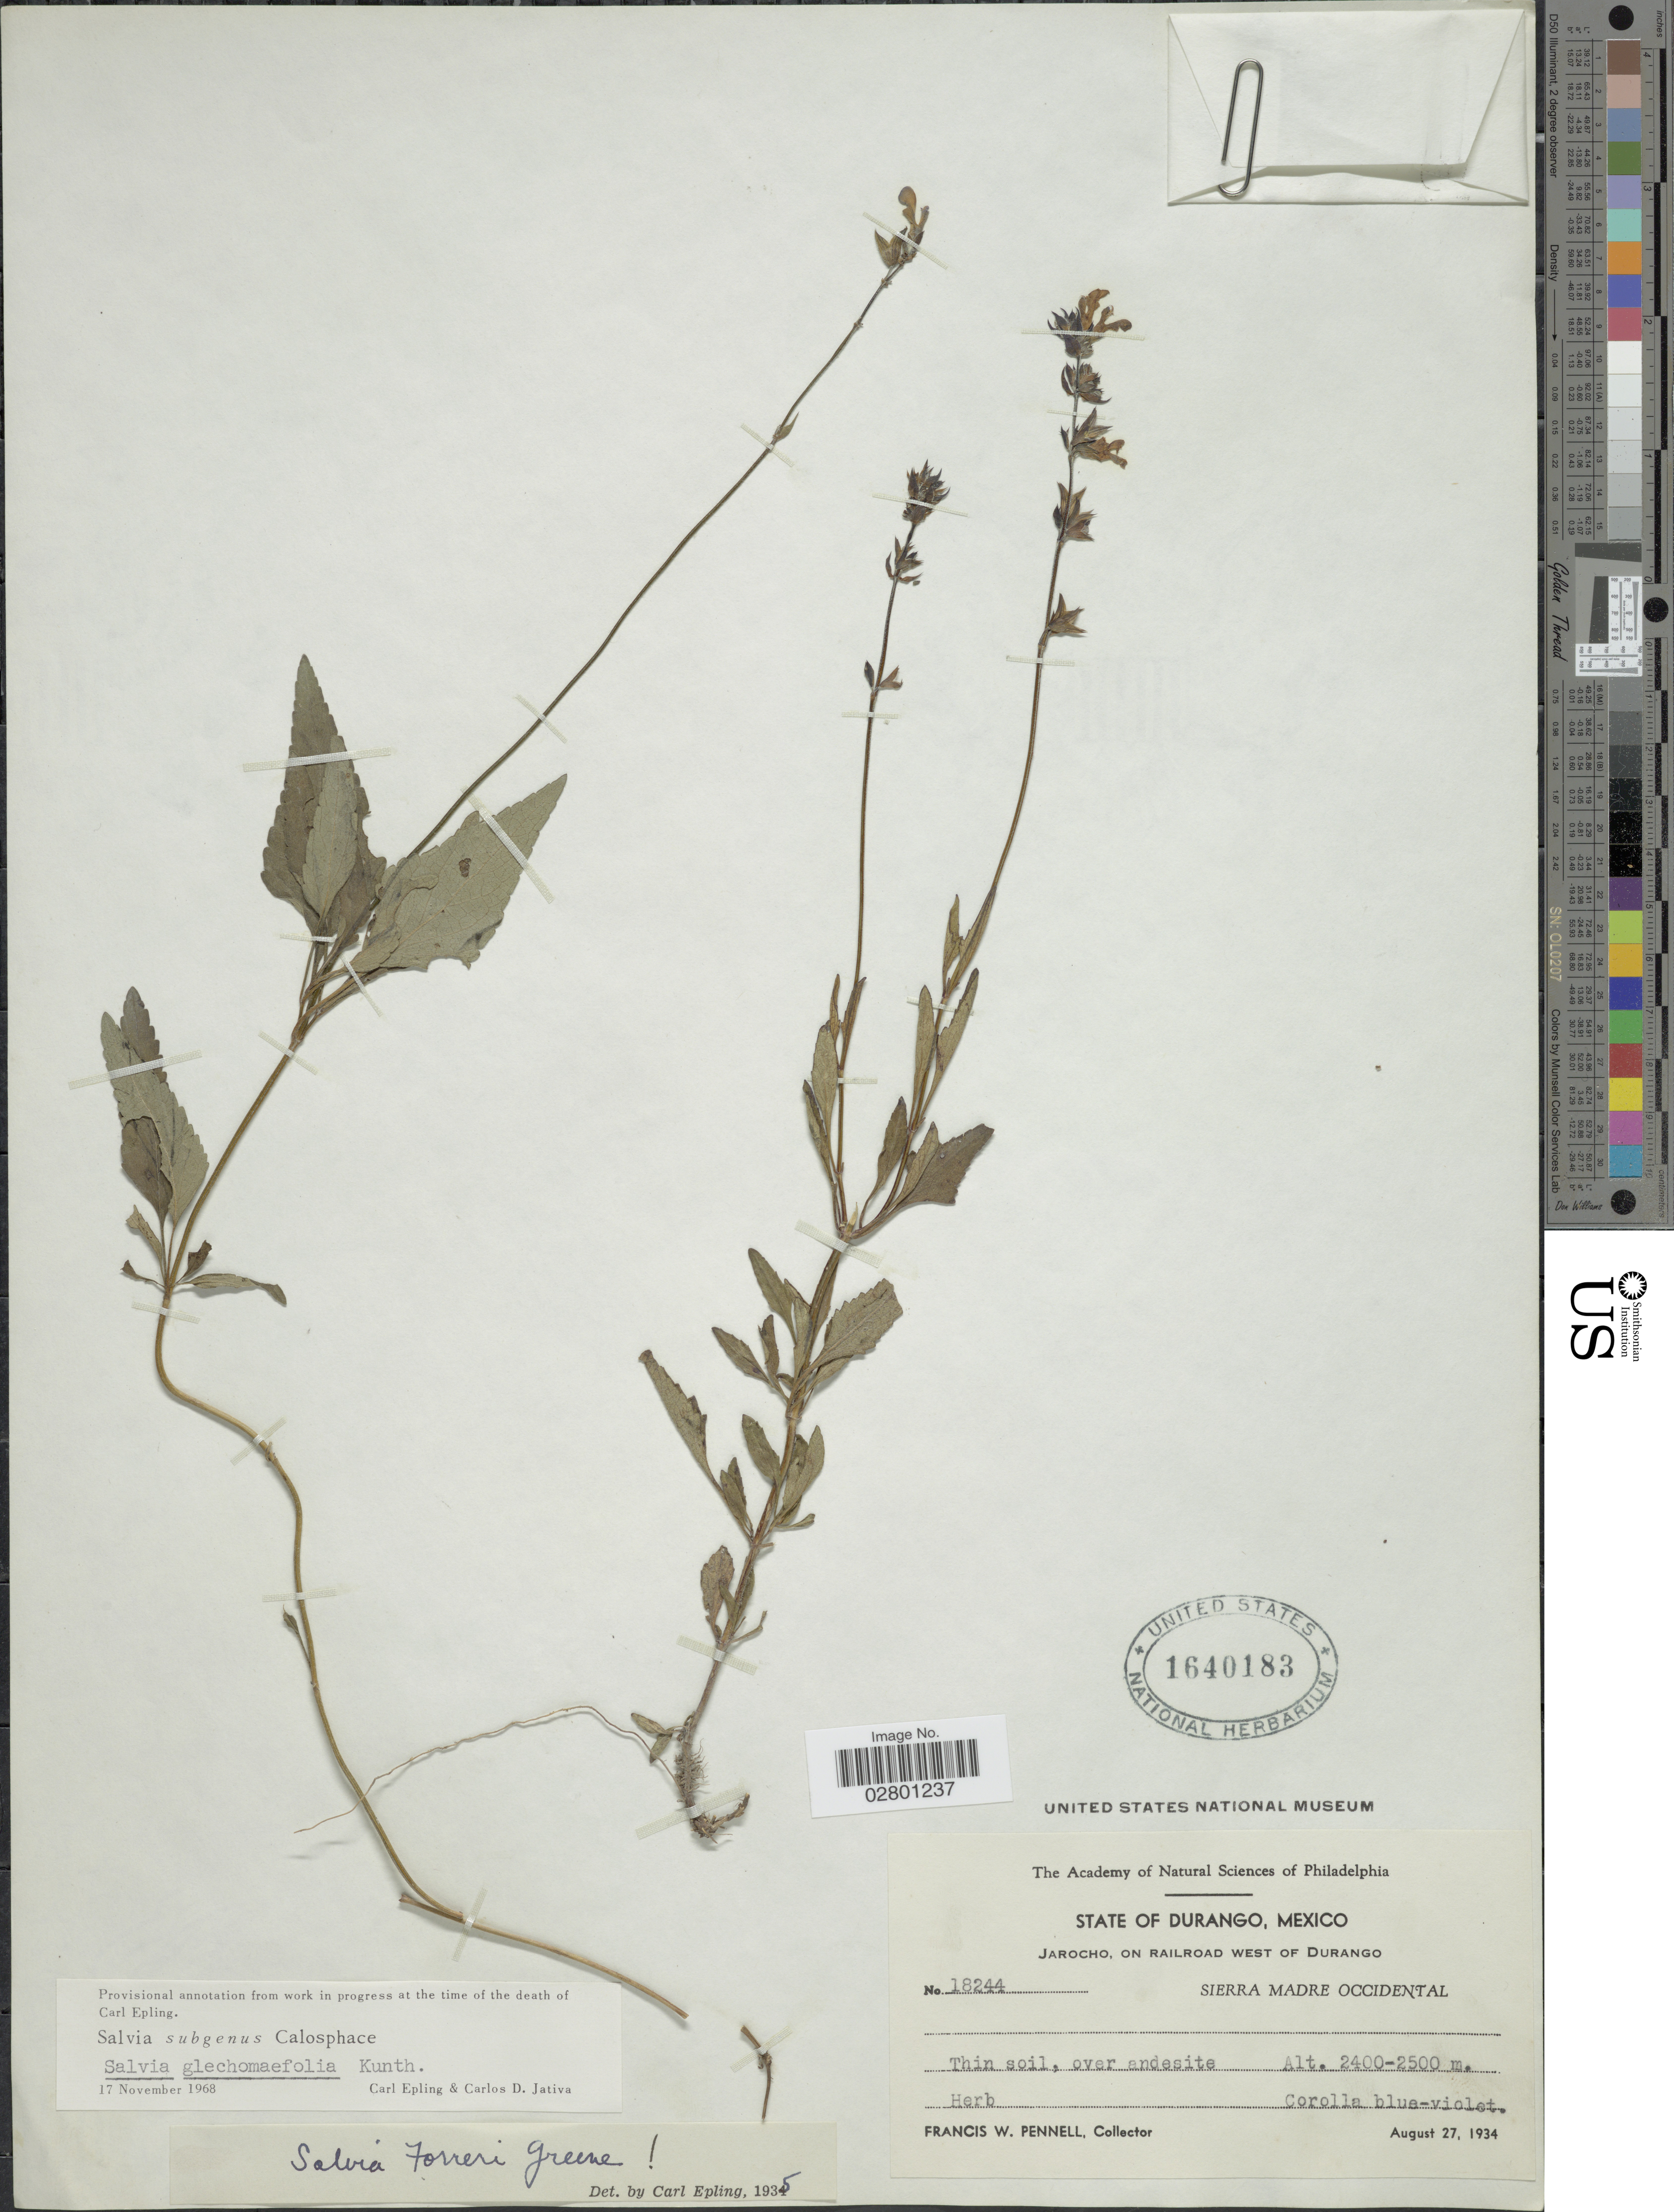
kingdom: Plantae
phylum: Tracheophyta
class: Magnoliopsida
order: Lamiales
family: Lamiaceae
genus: Salvia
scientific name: Salvia glechomaefolia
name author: Kunth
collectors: F. W. Pennell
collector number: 18244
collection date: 1934-08-27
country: Mexico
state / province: Durango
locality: Jarocho, on railroad west of Durango. Sierra Madre Occidental.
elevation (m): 2400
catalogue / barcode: US 1640183